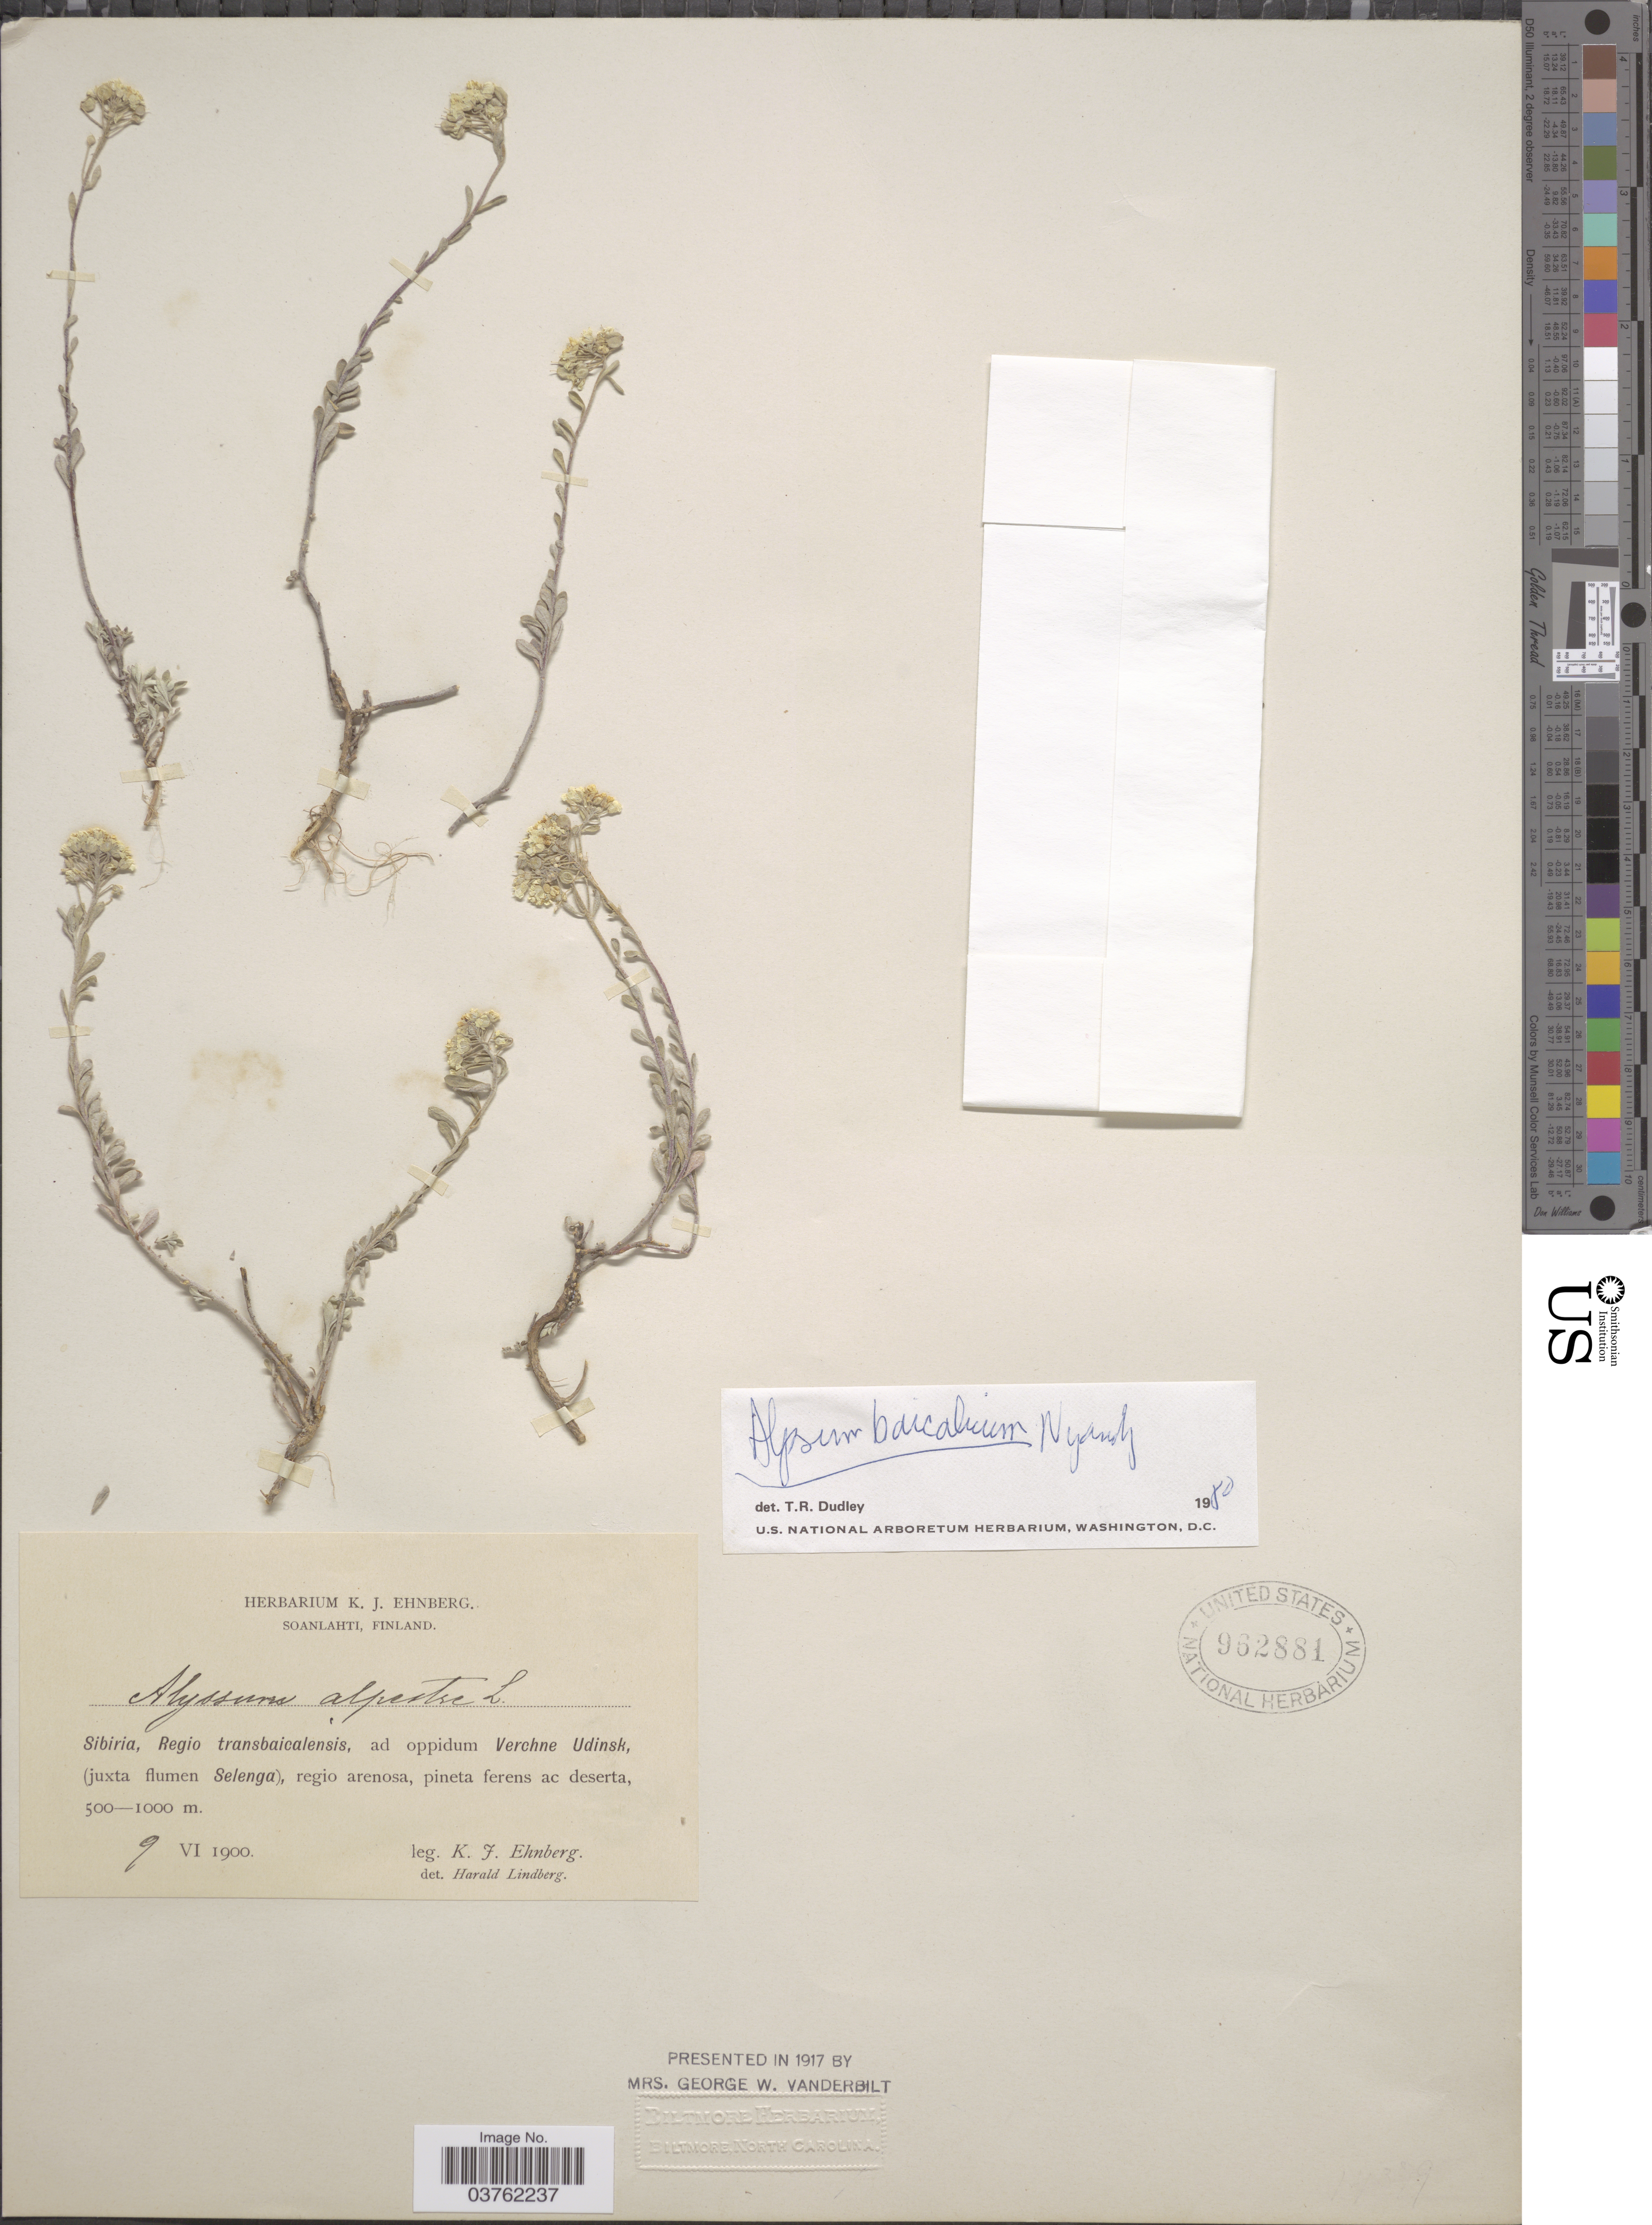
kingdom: Plantae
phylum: Tracheophyta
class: Magnoliopsida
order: Brassicales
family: Brassicaceae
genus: Alyssum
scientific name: Alyssum baicalicum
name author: Nyár.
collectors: K. Ehnberg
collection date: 1900-06-09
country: Russian Federation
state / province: Buryatia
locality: Sibiria, Regio transbaicalensis, ad oppidum Verchne Udinsk, (juxta flumen Selenga), regio arenosa, pineta ferens ac deserta.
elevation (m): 500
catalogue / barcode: US 962881